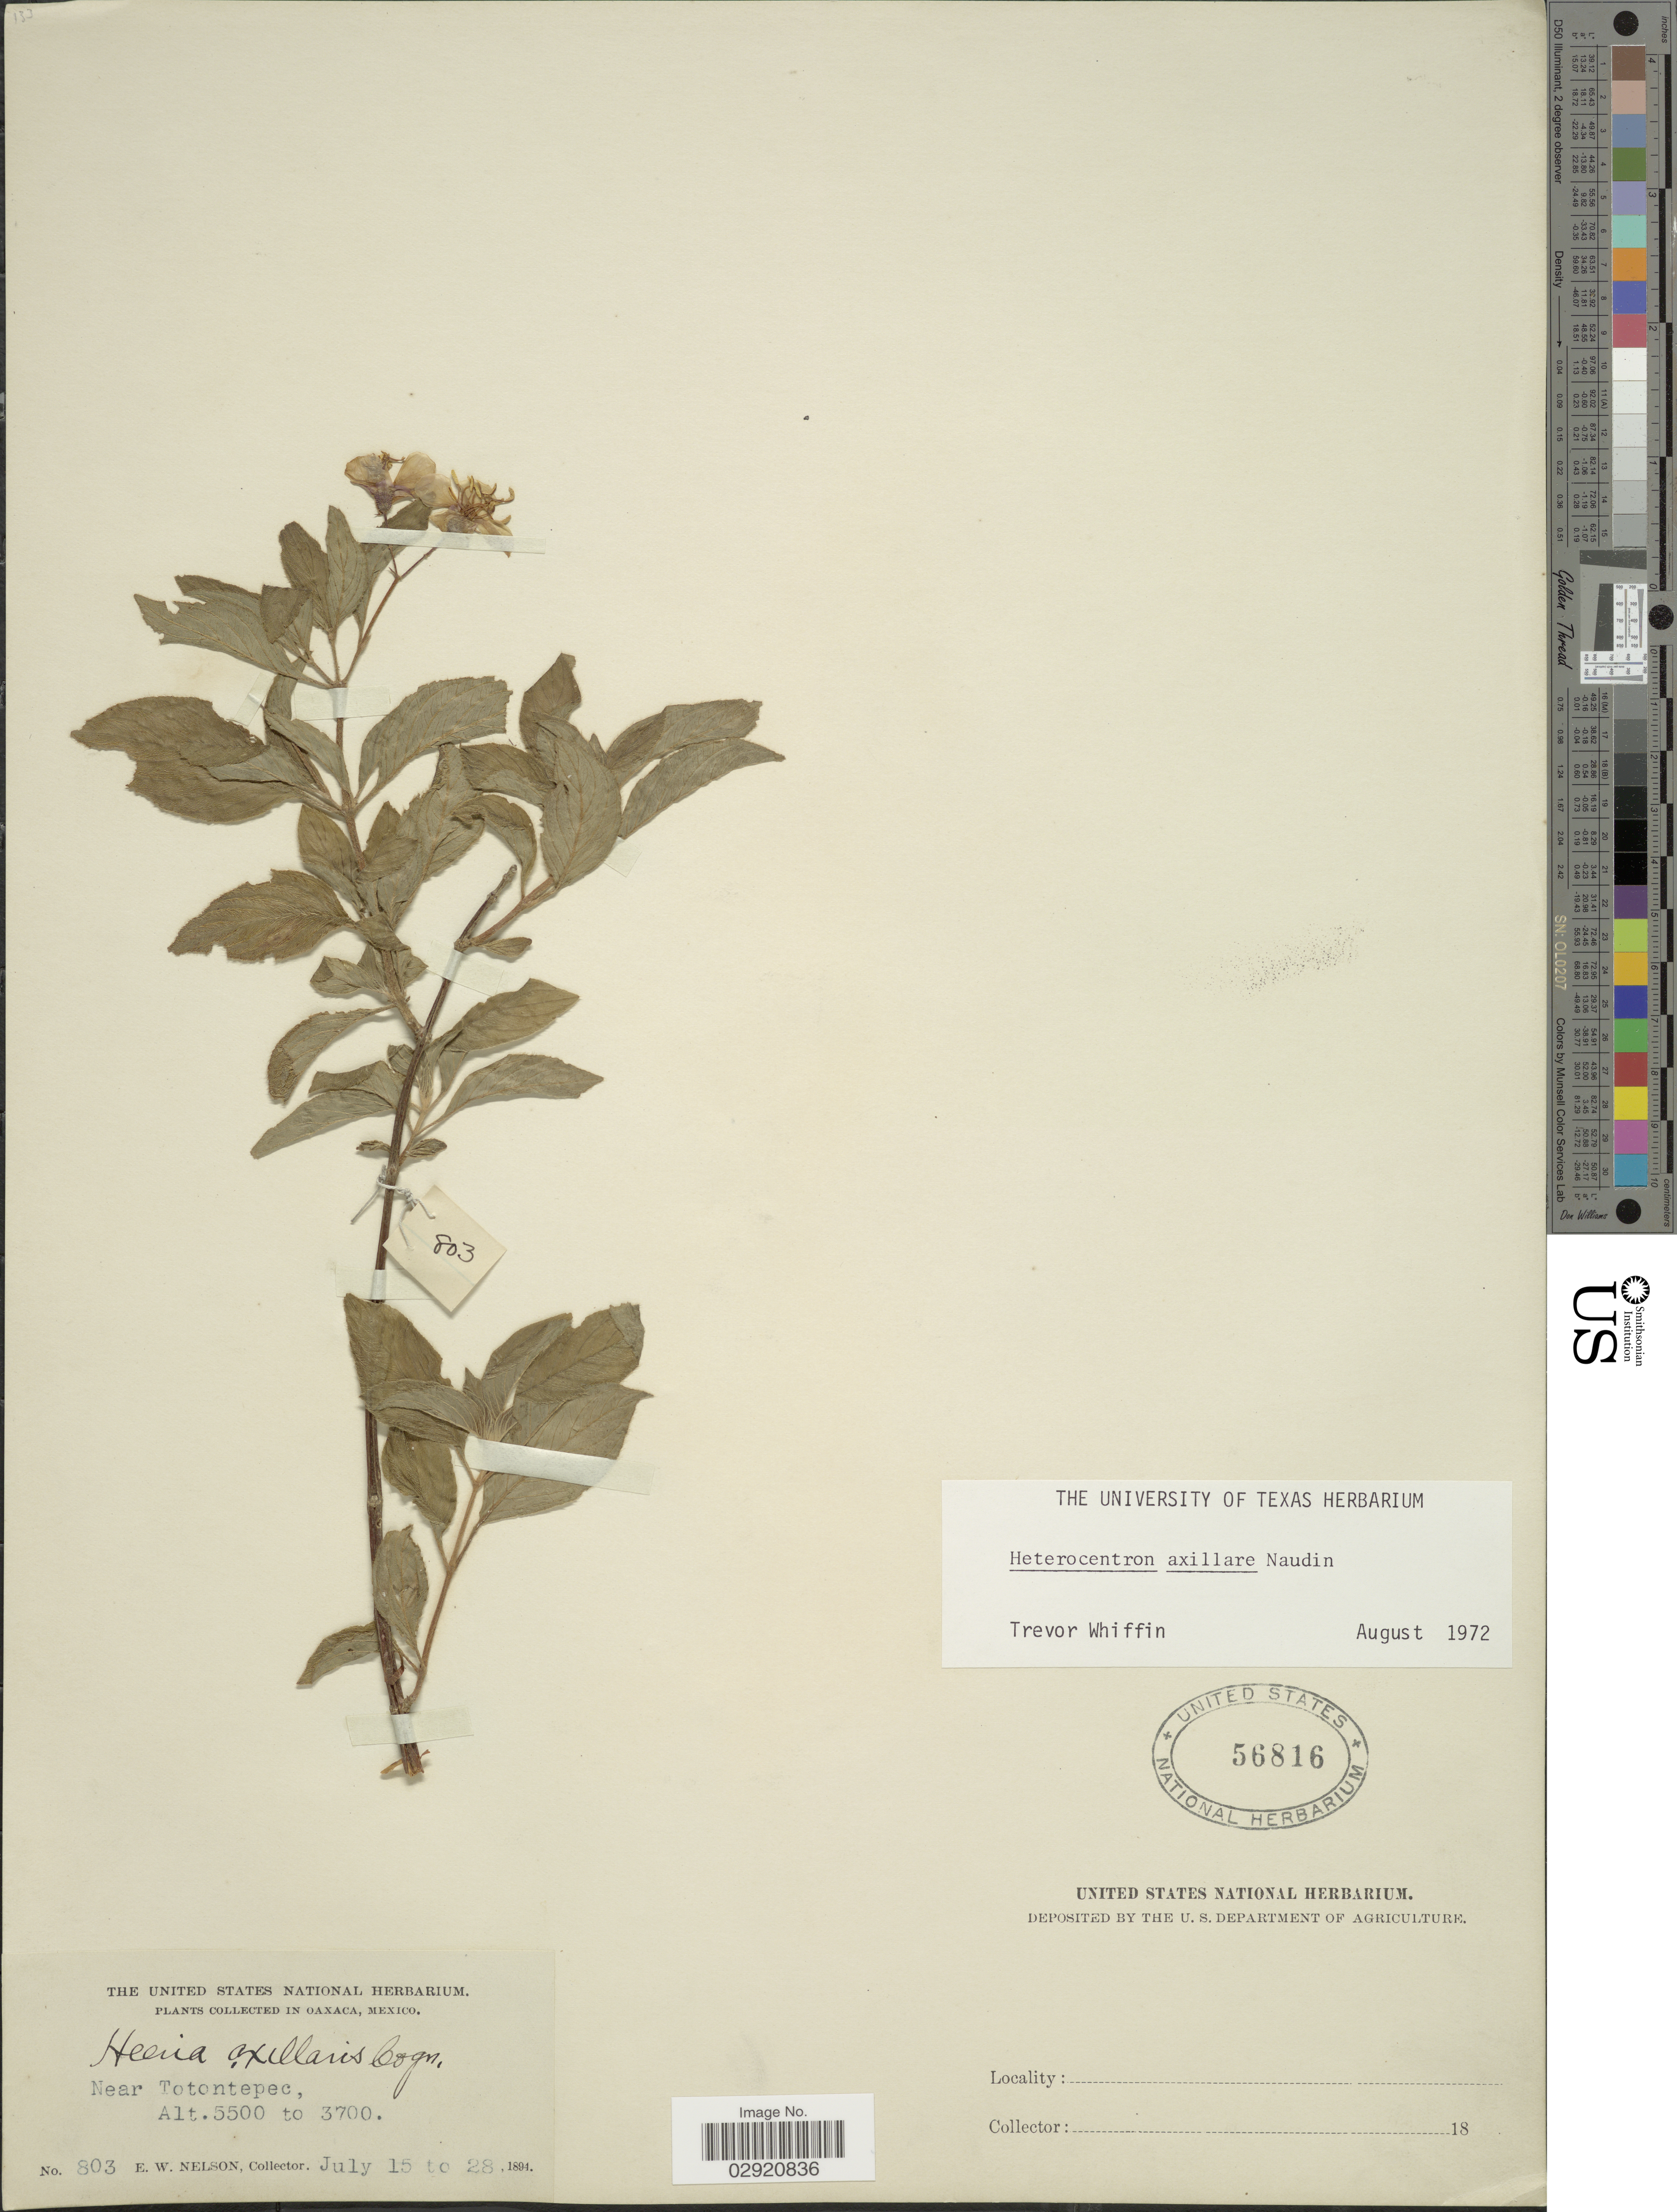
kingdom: Plantae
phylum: Tracheophyta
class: Magnoliopsida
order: Myrtales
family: Melastomataceae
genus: Heterocentron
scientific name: Heterocentron axillare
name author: Naudin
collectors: E. W. Nelson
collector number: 803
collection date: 1894-07-15/1894-07-28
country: Mexico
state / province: Oaxaca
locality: Near Totontepec.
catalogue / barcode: US 56816